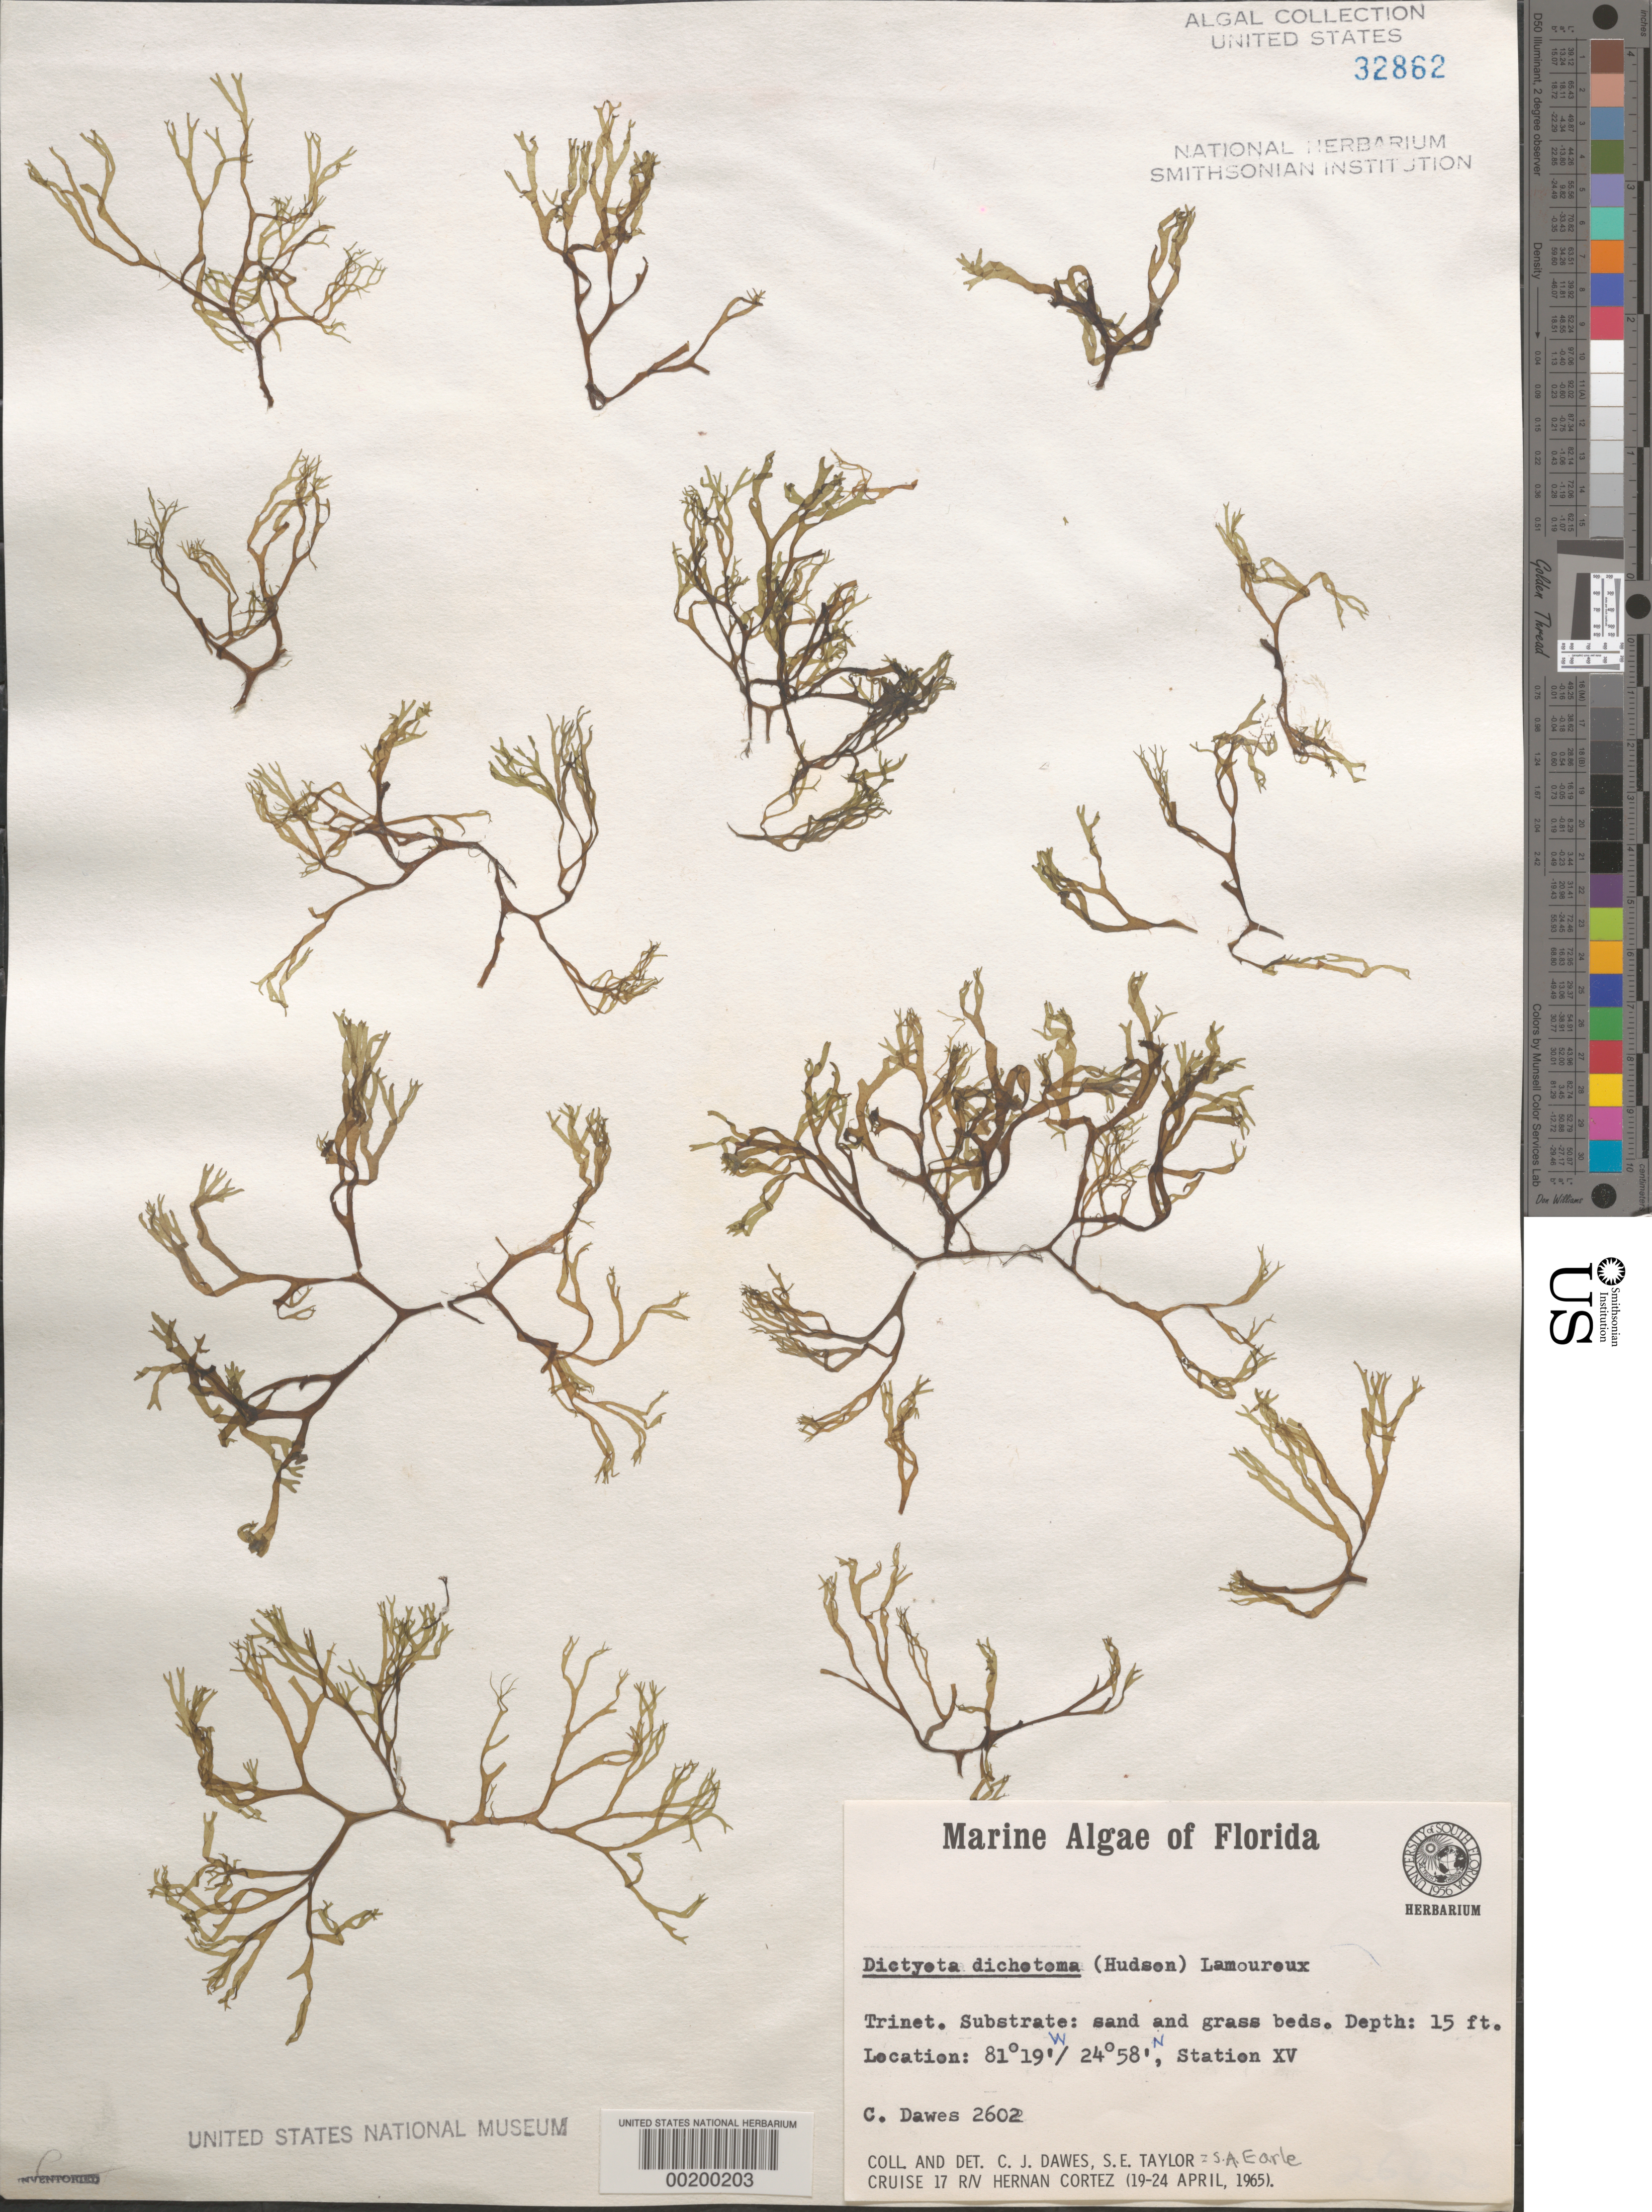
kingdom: Chromista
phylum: Ochrophyta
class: Phaeophyceae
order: Dictyotales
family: Dictyotaceae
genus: Dictyota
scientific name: Dictyota dichotoma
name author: (Huds.) J.V.Lamouroux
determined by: Dawes, C. J.; Earle, S. A.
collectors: C. Dawes & S. A. Earle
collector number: Cjd 2602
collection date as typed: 19 Apr 1965 to 24 Apr 1965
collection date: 1965-04-19/1965-04-24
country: United States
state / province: Florida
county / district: Monroe County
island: Florida Keys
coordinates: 24 58' N, 81 19' W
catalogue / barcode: US 32862